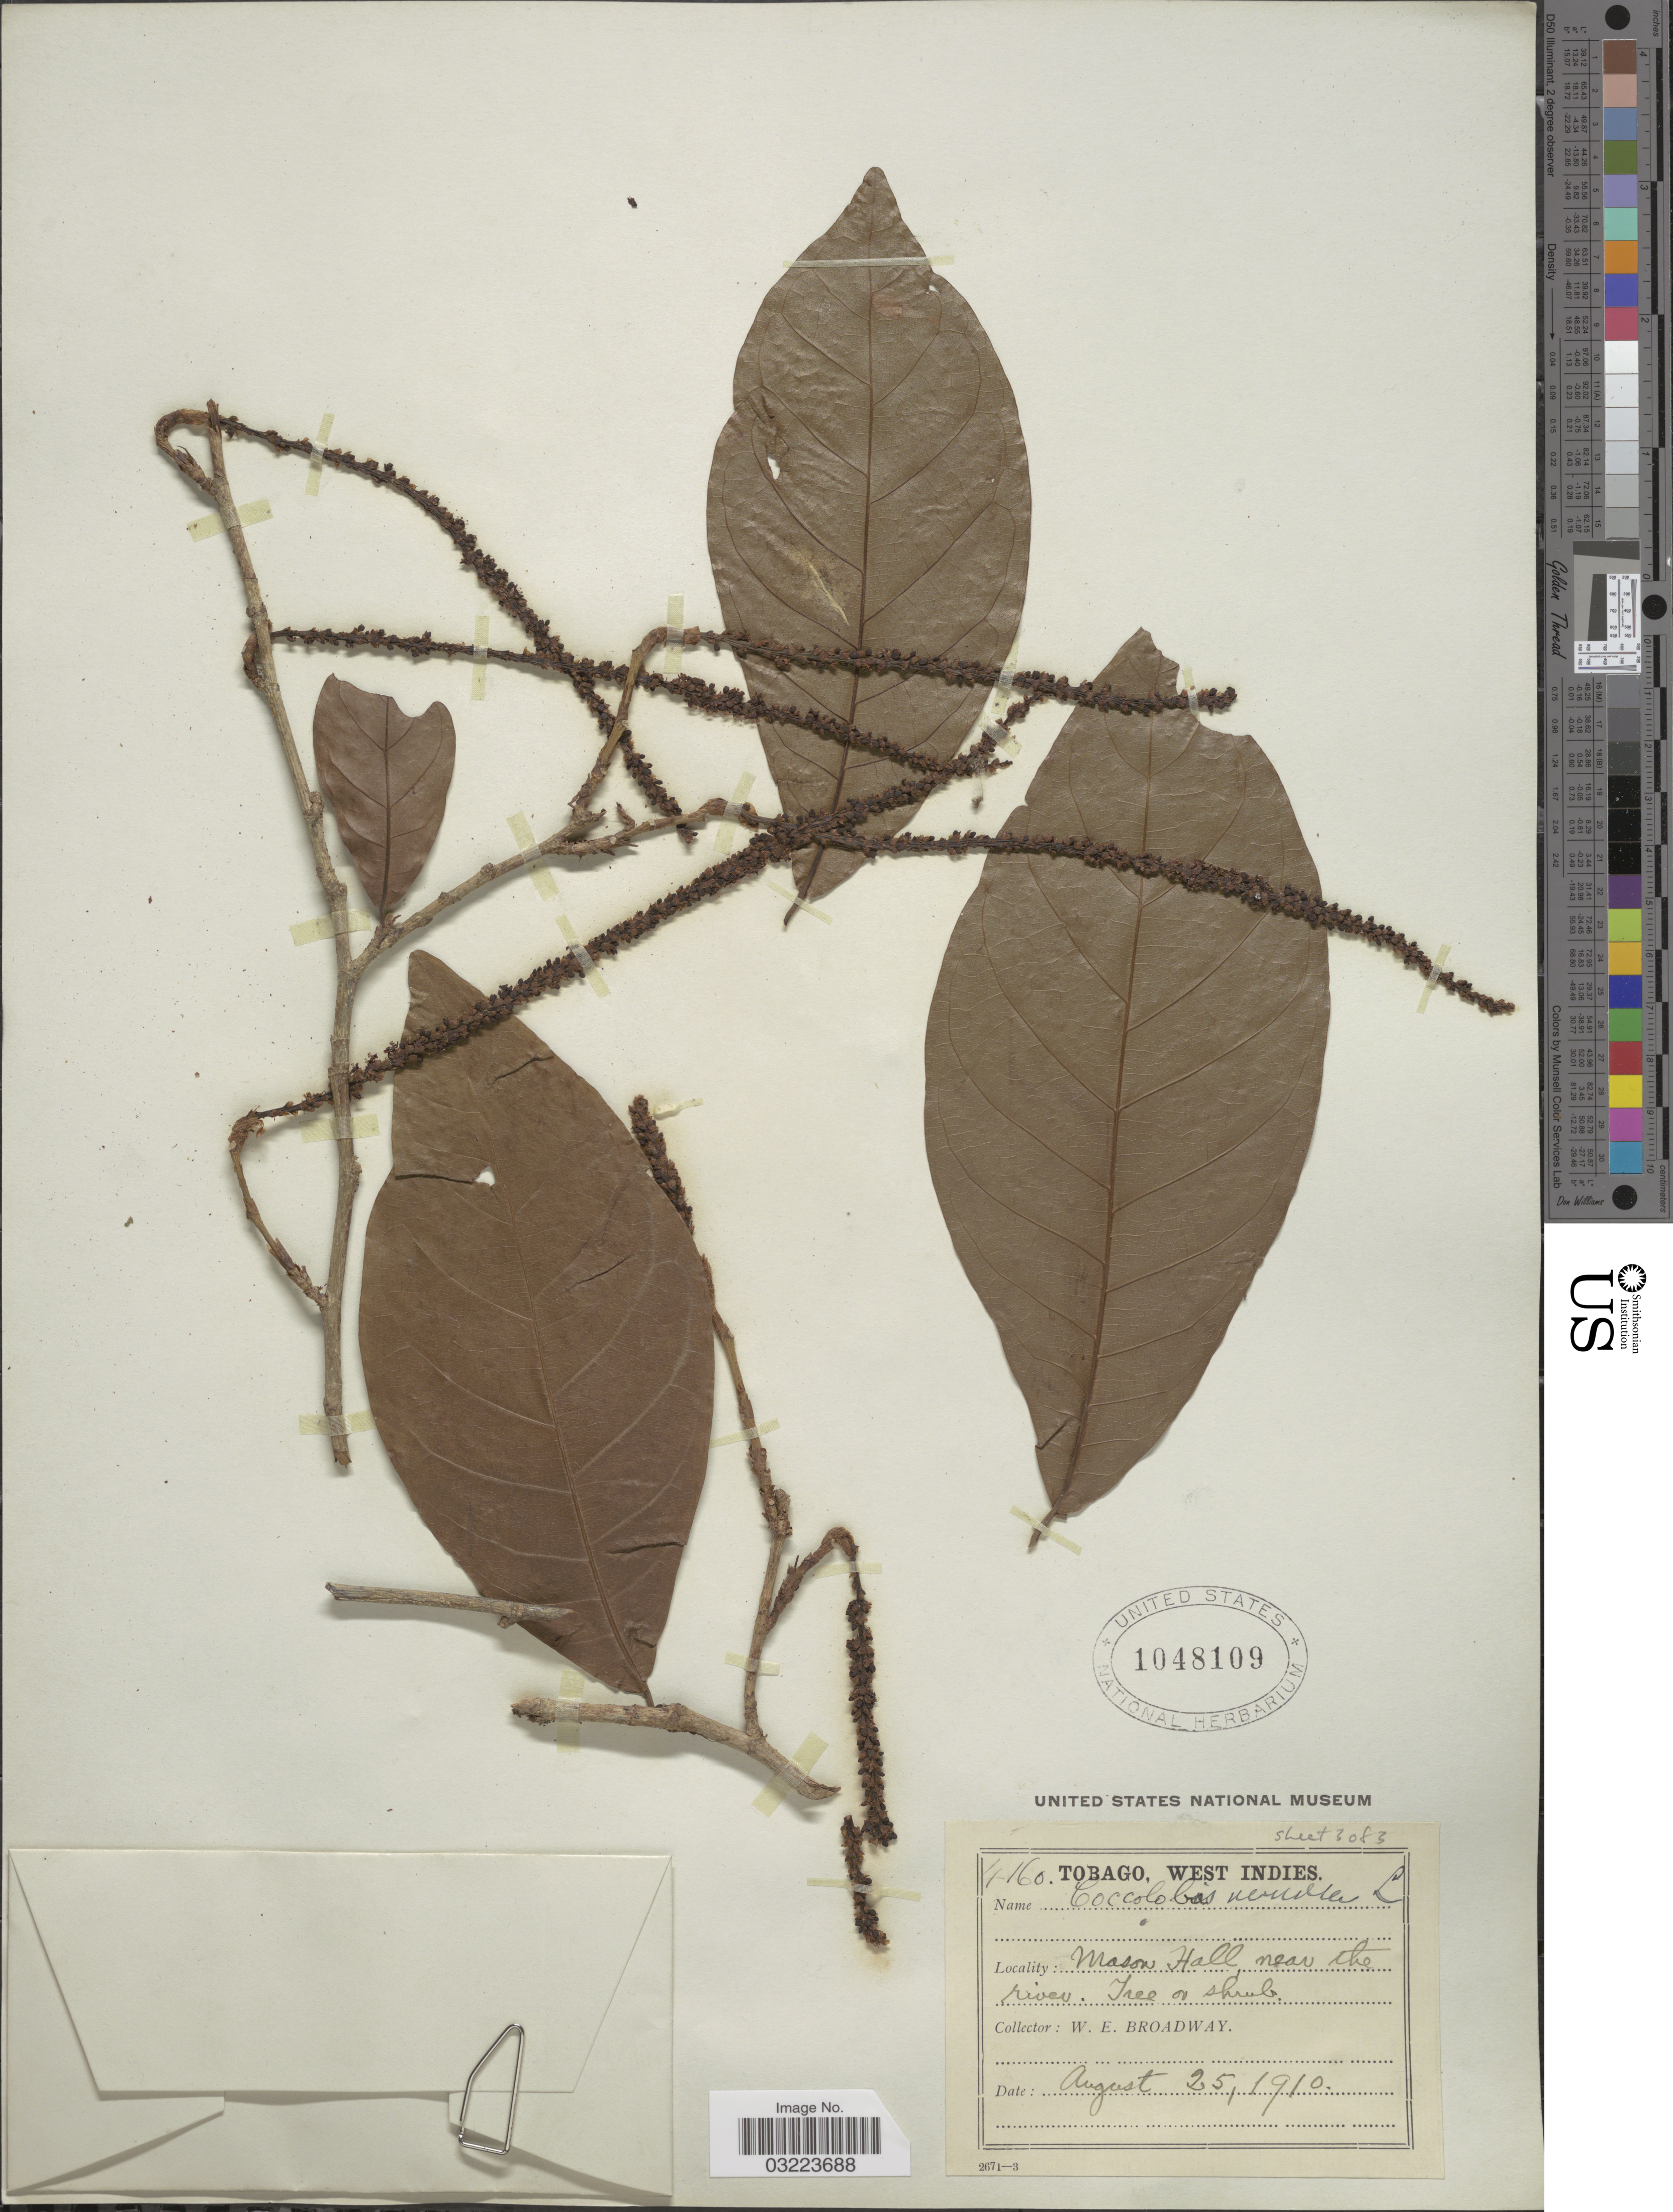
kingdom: Plantae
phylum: Tracheophyta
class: Magnoliopsida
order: Caryophyllales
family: Polygonaceae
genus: Coccoloba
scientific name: Coccoloba venosa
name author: L.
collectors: W. E. Broadway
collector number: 4160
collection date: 1910-08-25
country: Trinidad and Tobago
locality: Tobago, West Indies. Mason Hall, near the river.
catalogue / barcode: US 1048109